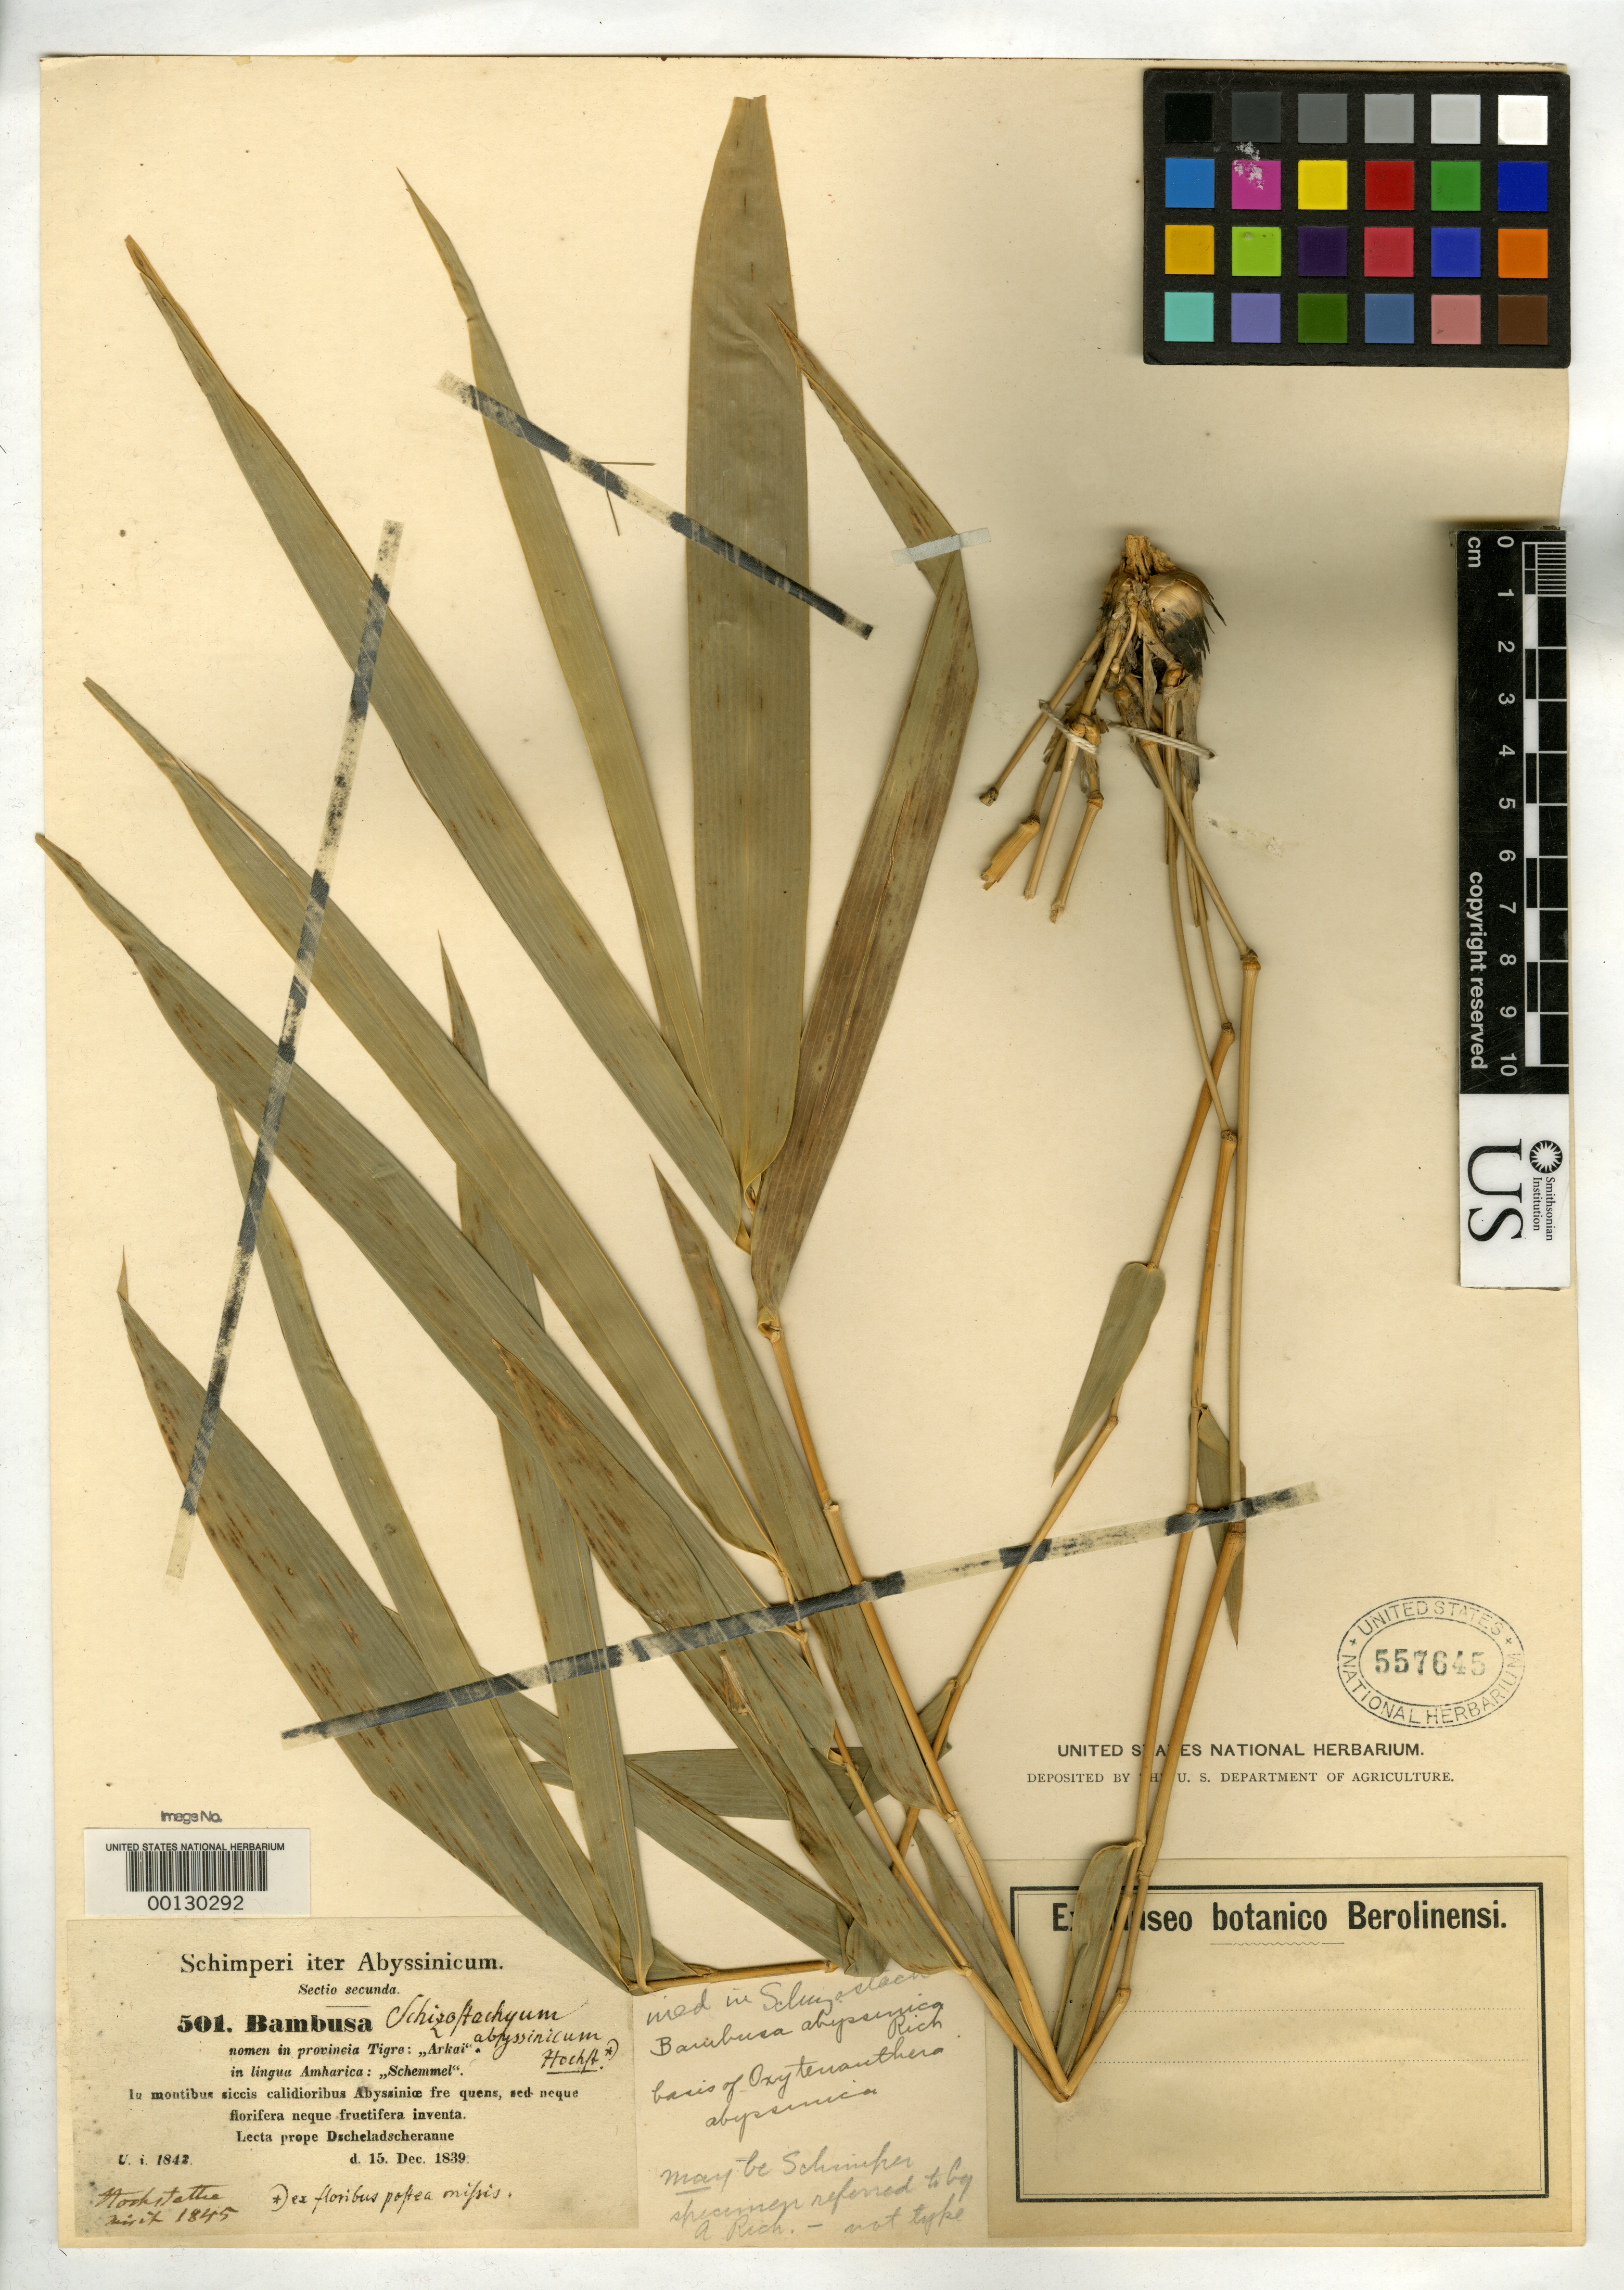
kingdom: Plantae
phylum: Tracheophyta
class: Liliopsida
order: Poales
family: Poaceae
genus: Bambusa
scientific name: Bambusa abyssinica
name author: A. Rich.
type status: Type Collection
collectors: R. Quartin-Dillon & G. W. Schimper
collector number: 501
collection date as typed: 15 Dec 1839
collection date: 1839-12-15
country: Ethiopia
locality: Near Tchelatchekanne, bank of Tacazze.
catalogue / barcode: US 557645